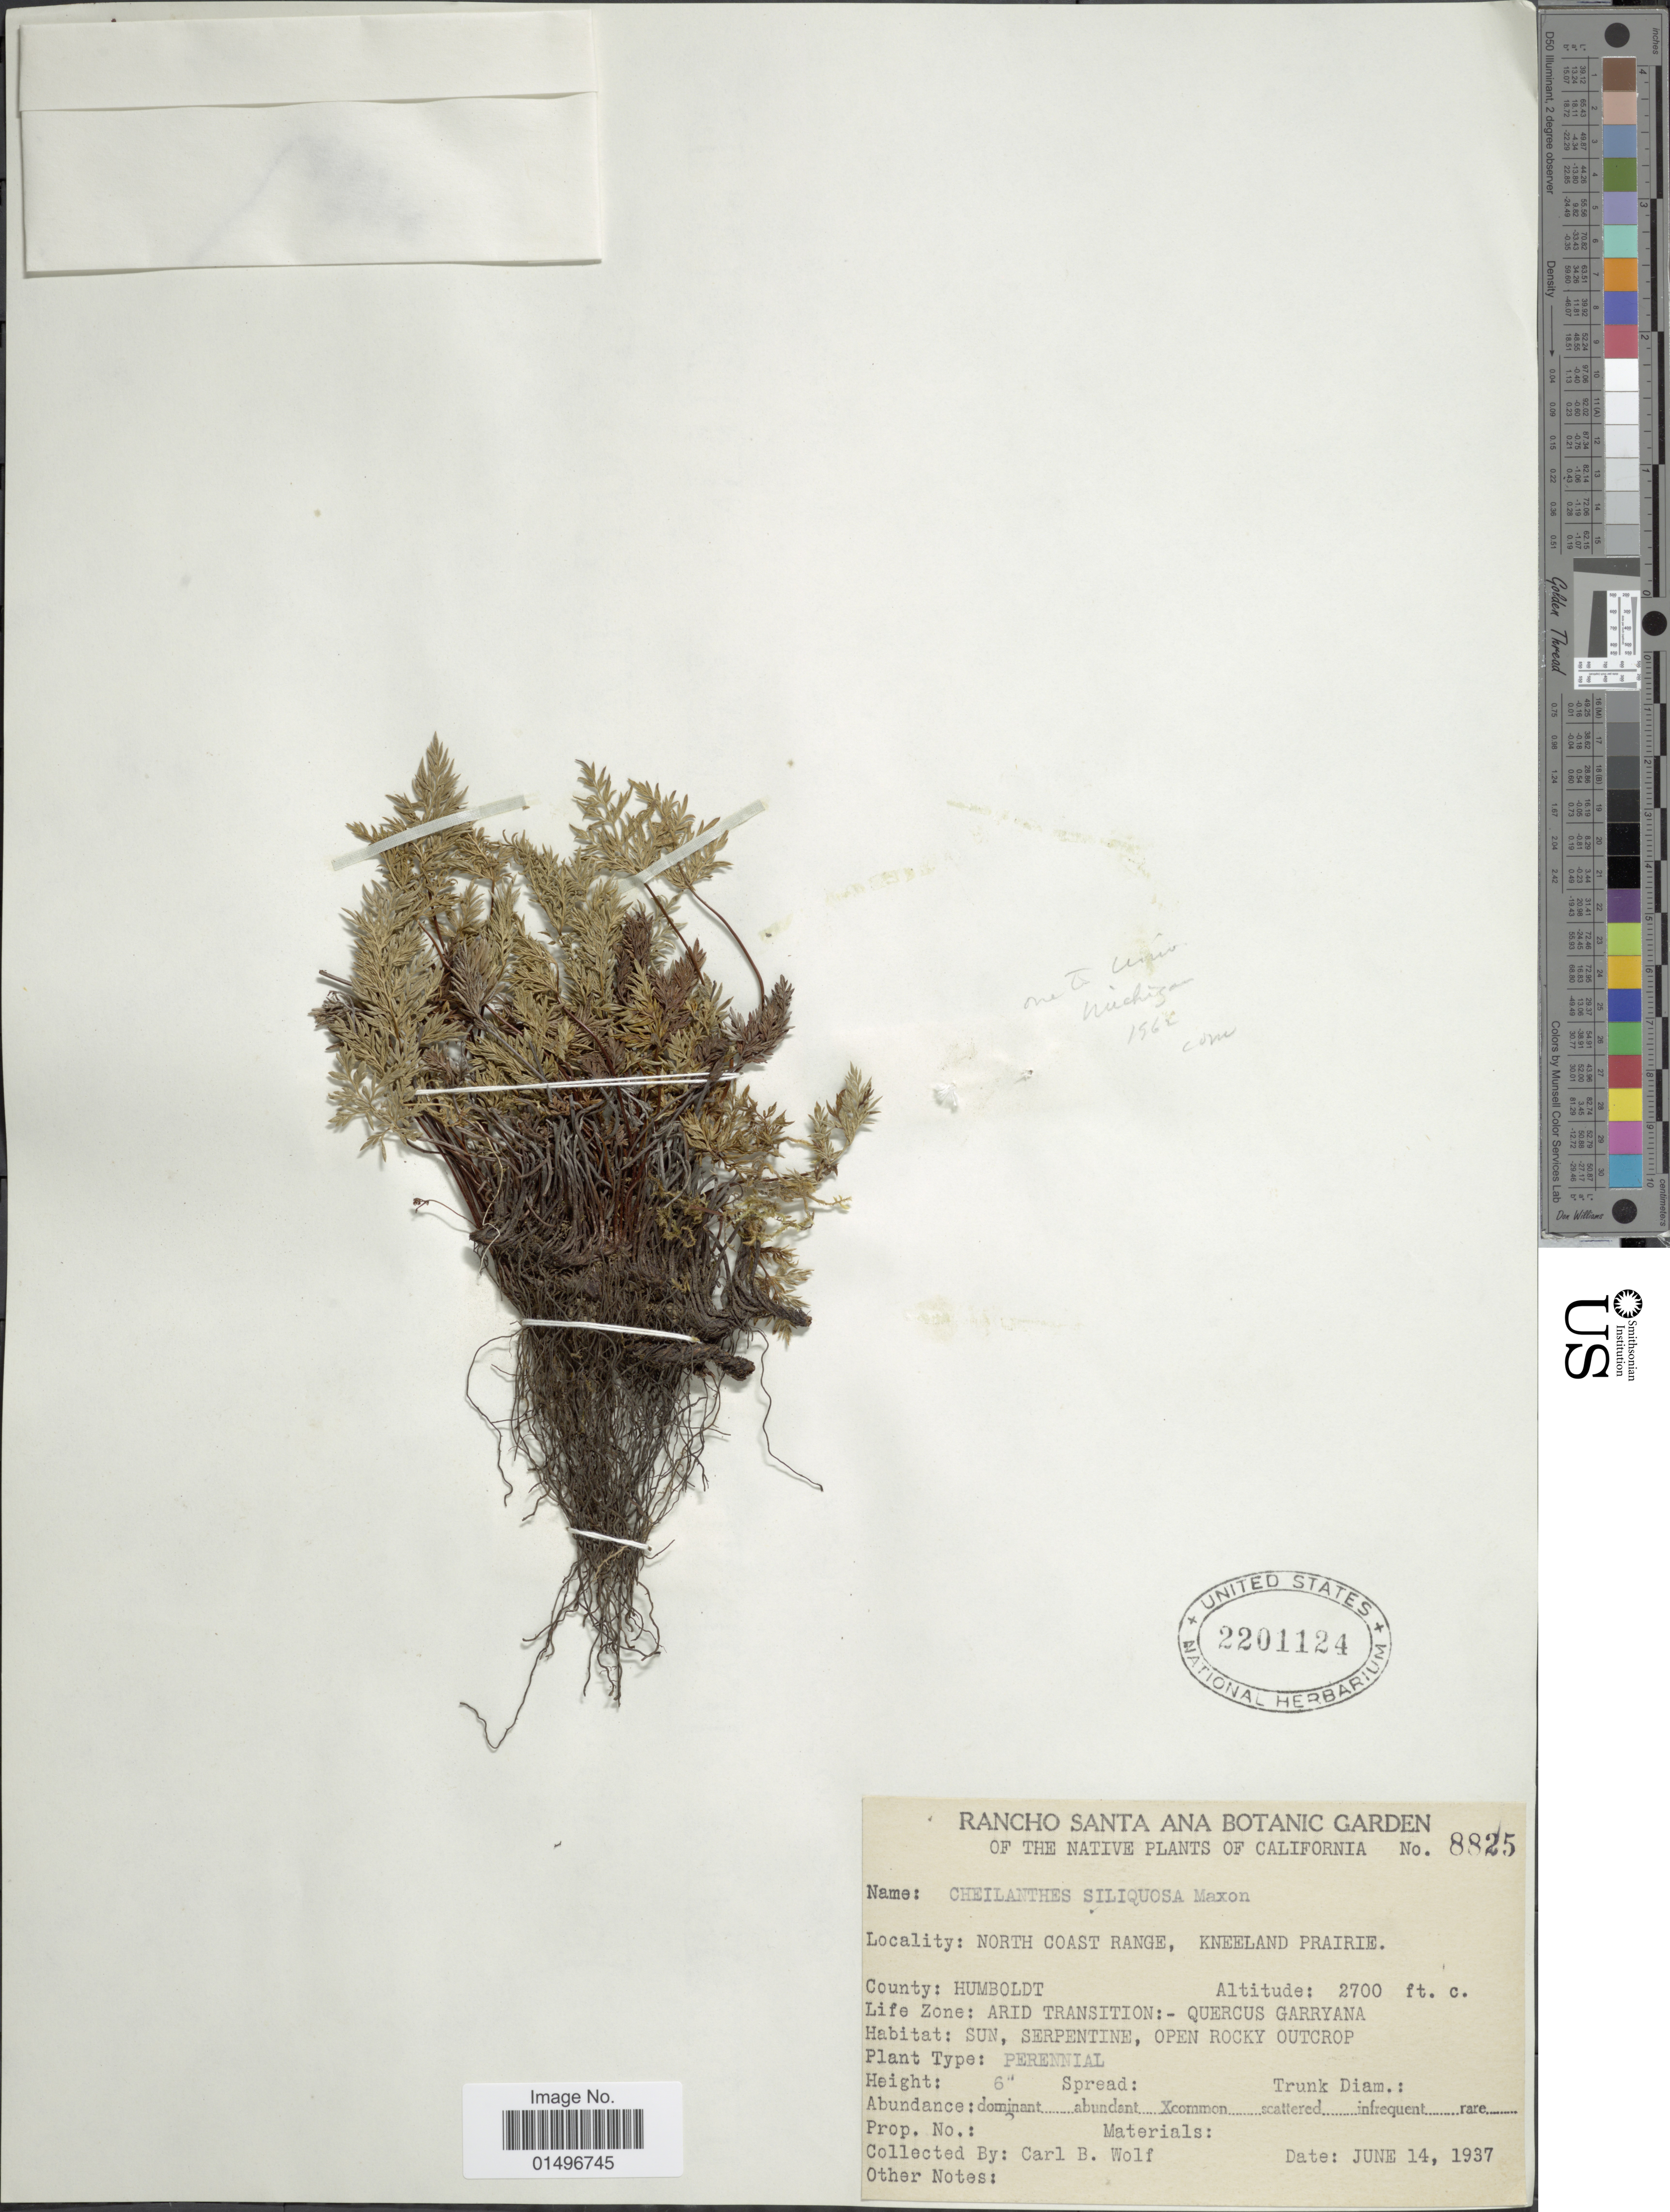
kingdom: Plantae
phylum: Tracheophyta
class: Polypodiopsida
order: Polypodiales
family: Pteridaceae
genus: Aspidotis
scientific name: Aspidotis densa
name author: (Brack.) Lellinger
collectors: C. B. Wolf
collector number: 8825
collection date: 1937-06-14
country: United States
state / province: California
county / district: Humboldt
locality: California, North Coast Range, Kneeland Prairie, County Humboldt.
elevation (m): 823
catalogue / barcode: US 2201124